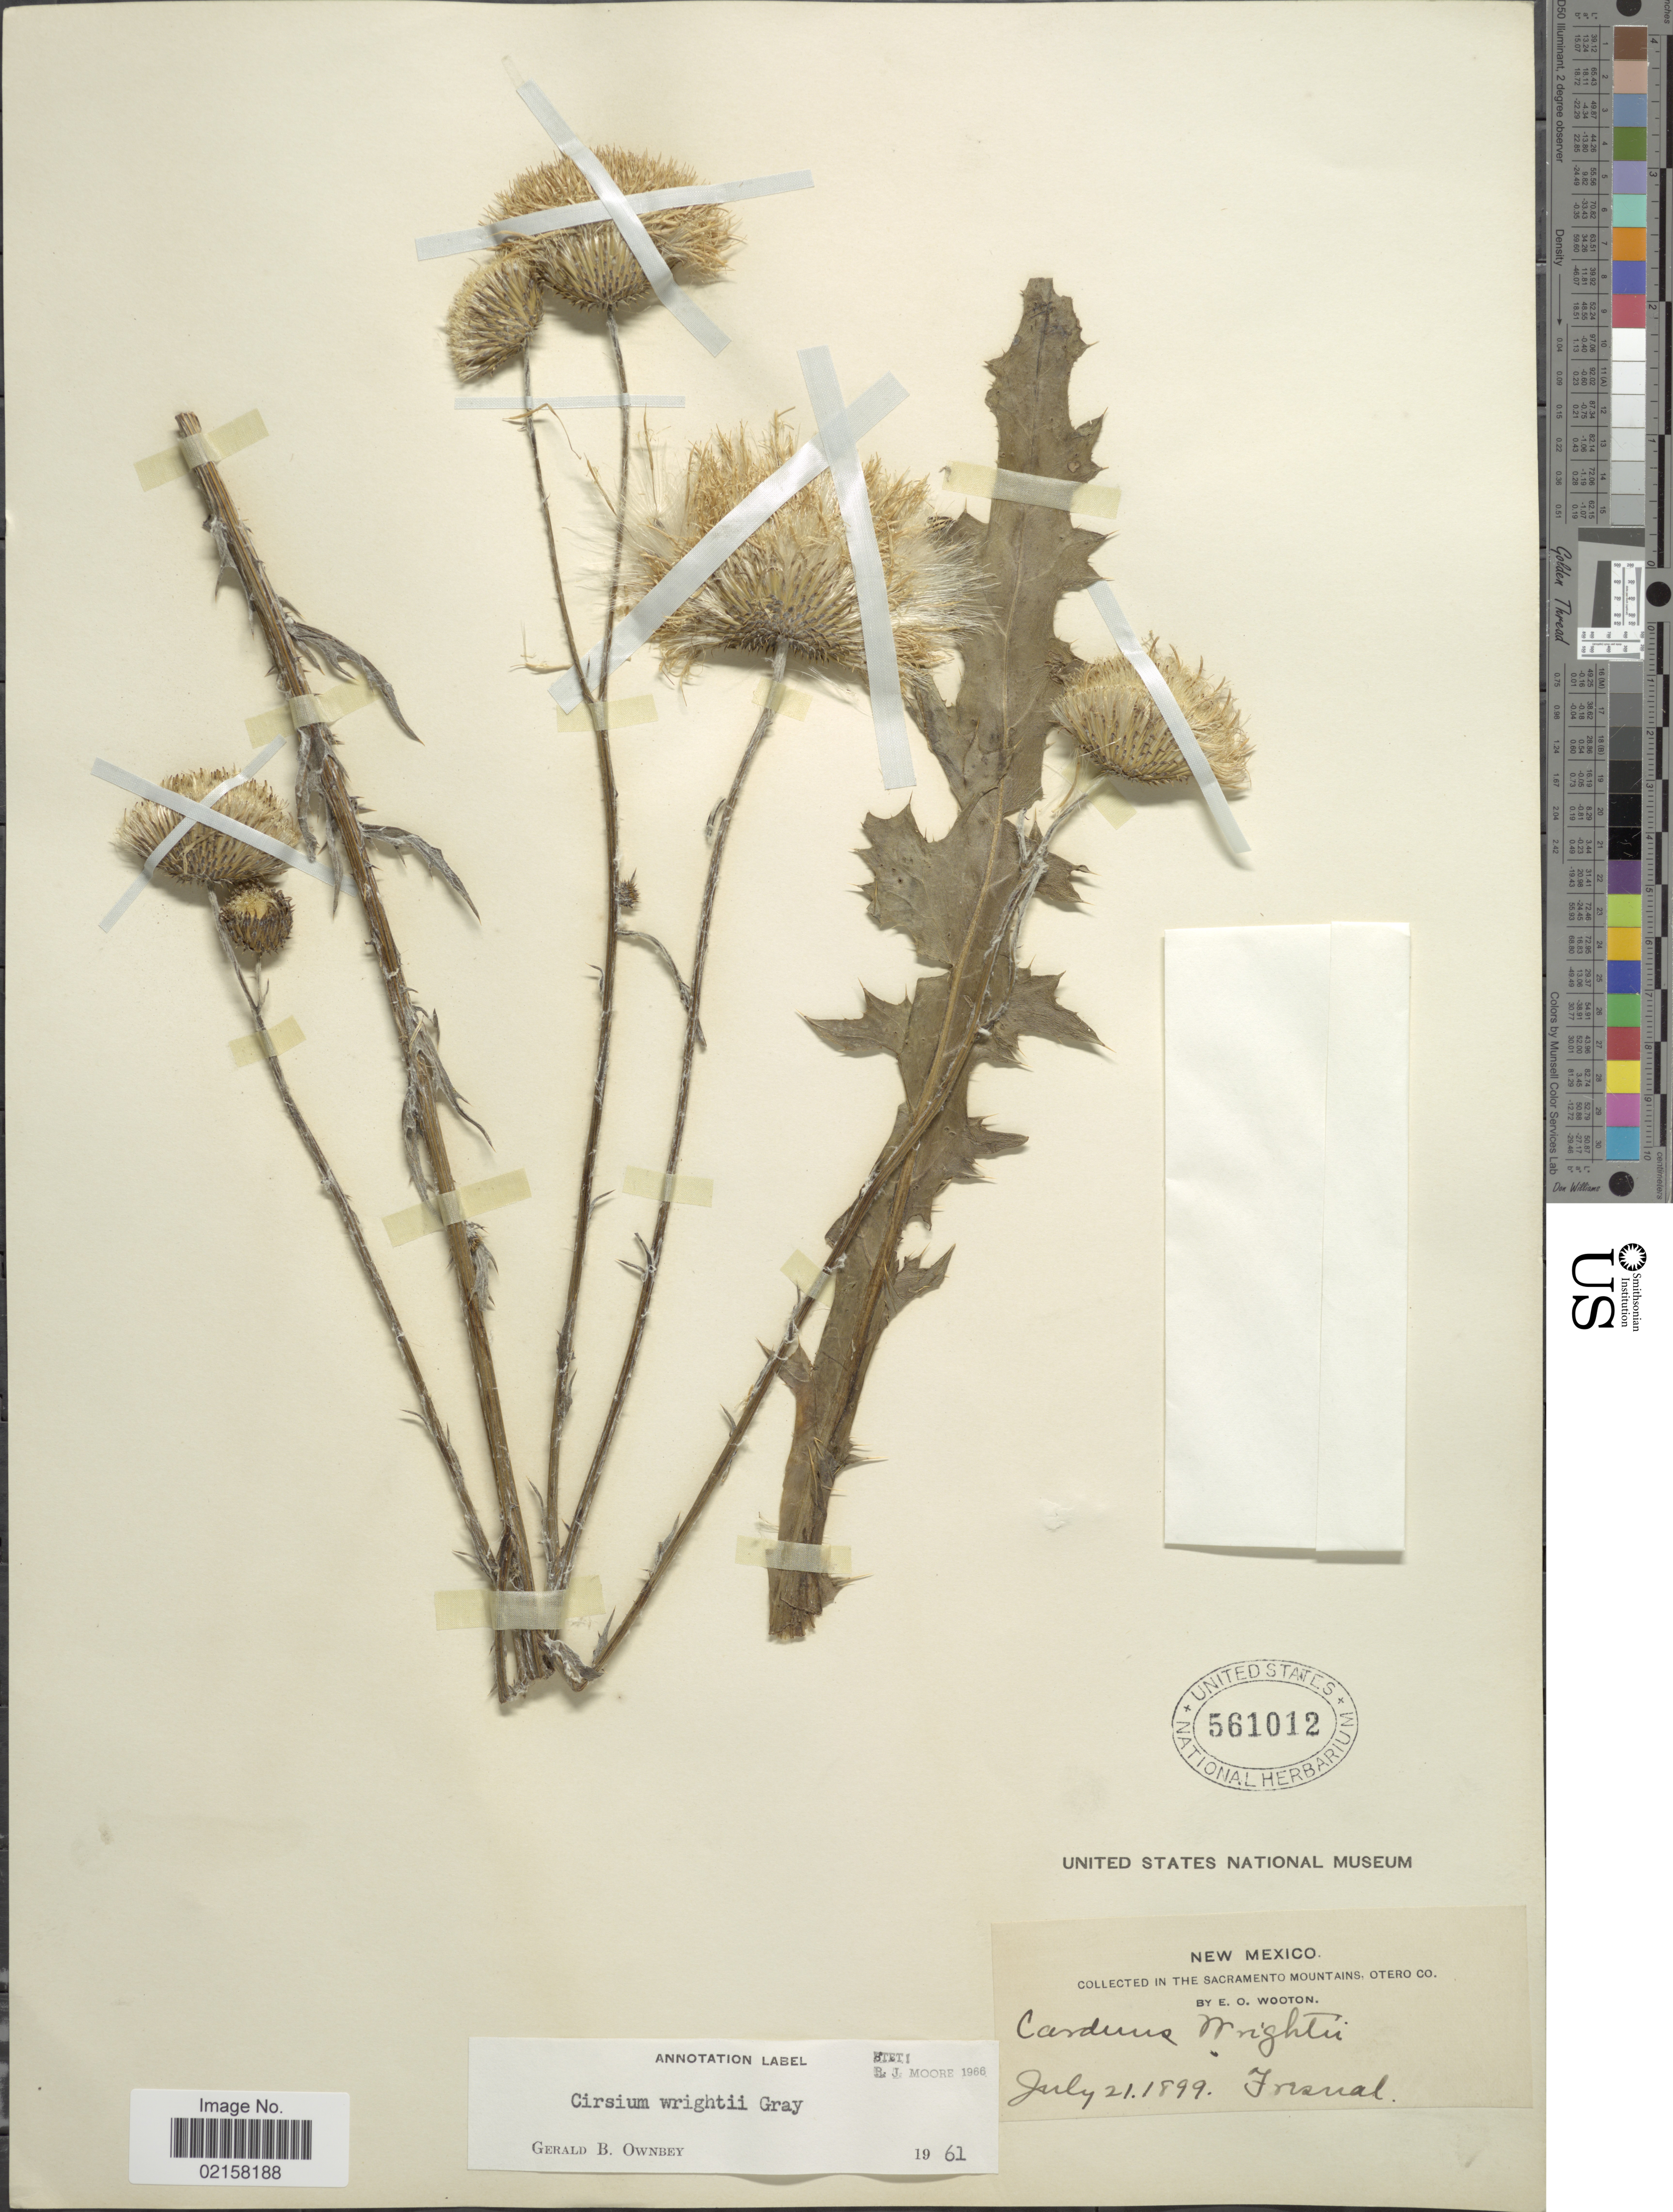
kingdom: Plantae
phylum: Tracheophyta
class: Magnoliopsida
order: Asterales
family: Asteraceae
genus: Cirsium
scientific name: Cirsium wrightii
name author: A. Gray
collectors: E. O. Wooton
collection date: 1899-07-21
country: United States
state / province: New Mexico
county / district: Otero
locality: In the Sacaremento Mountains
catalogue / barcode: US 561012